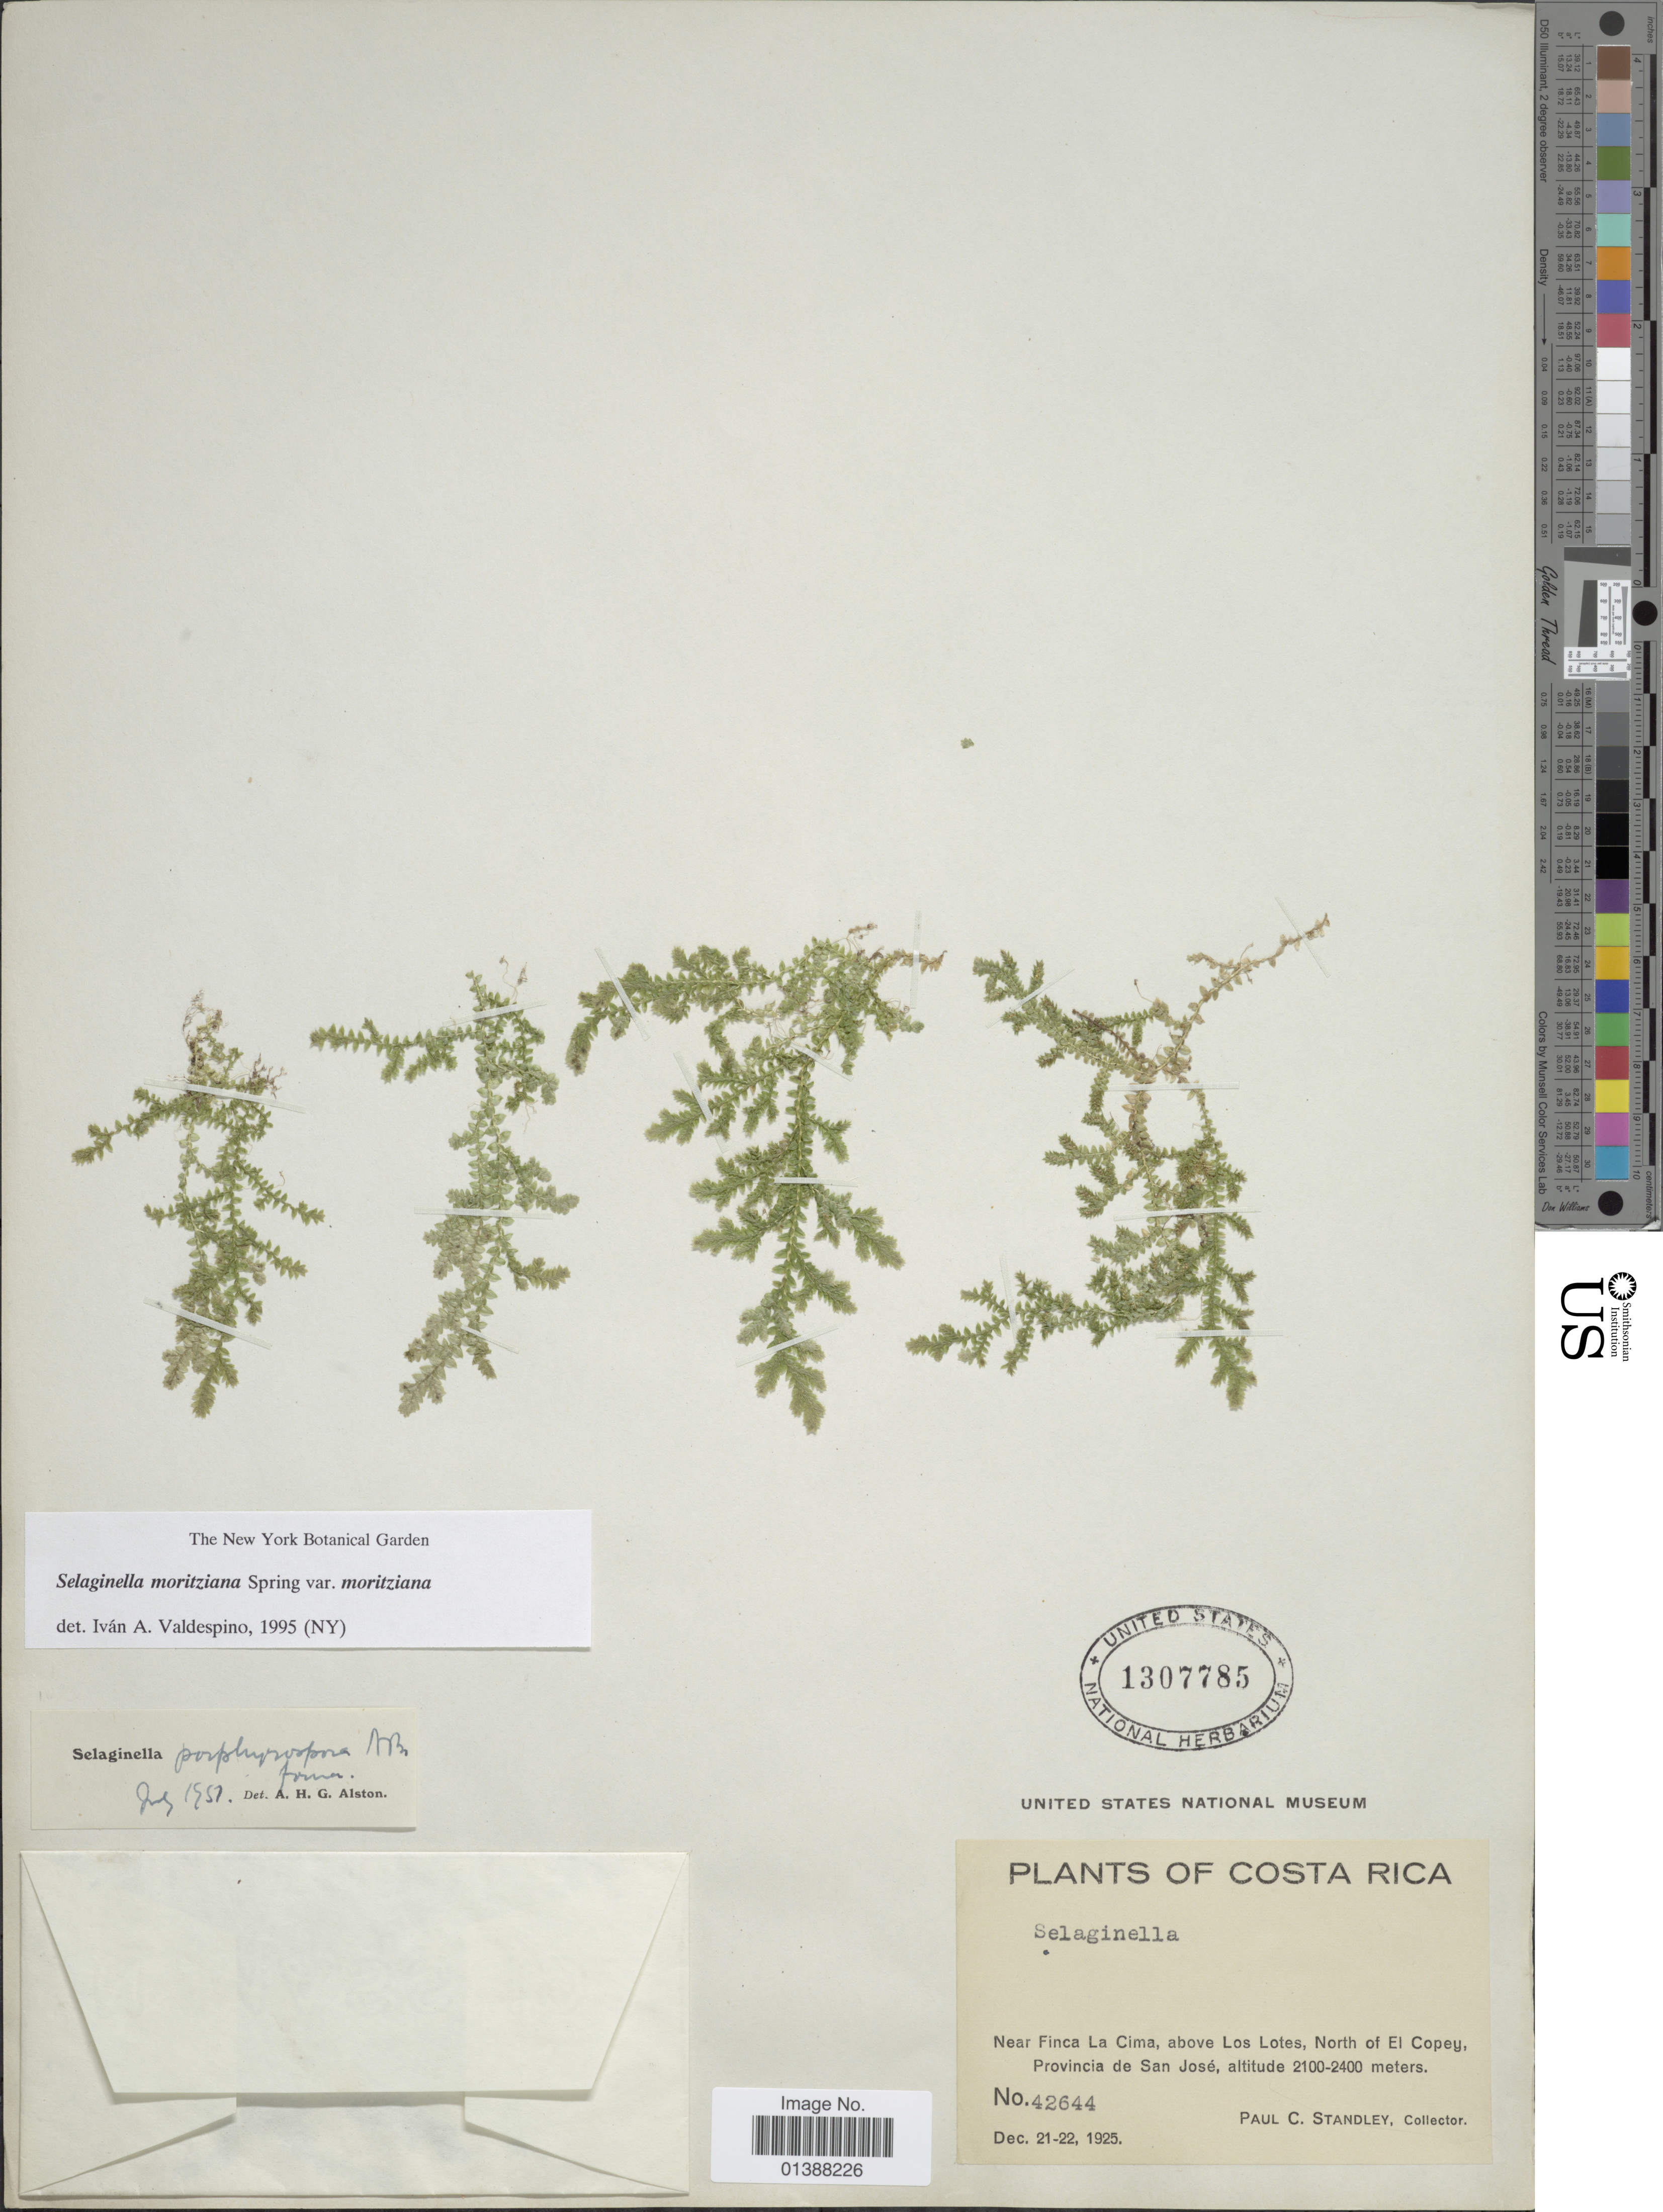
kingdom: Plantae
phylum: Tracheophyta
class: Lycopodiopsida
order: Selaginellales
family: Selaginellaceae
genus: Selaginella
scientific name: Selaginella moritziana var. moritziana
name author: Spring ex Klotzsch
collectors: P. C. Standley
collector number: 42644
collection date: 1925-12-21/1925-12-22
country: Costa Rica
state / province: San José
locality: Near Finca La Cima, above Los Lotes, North of El Copey, Provincia de San José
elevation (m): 2100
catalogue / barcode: US 1307785